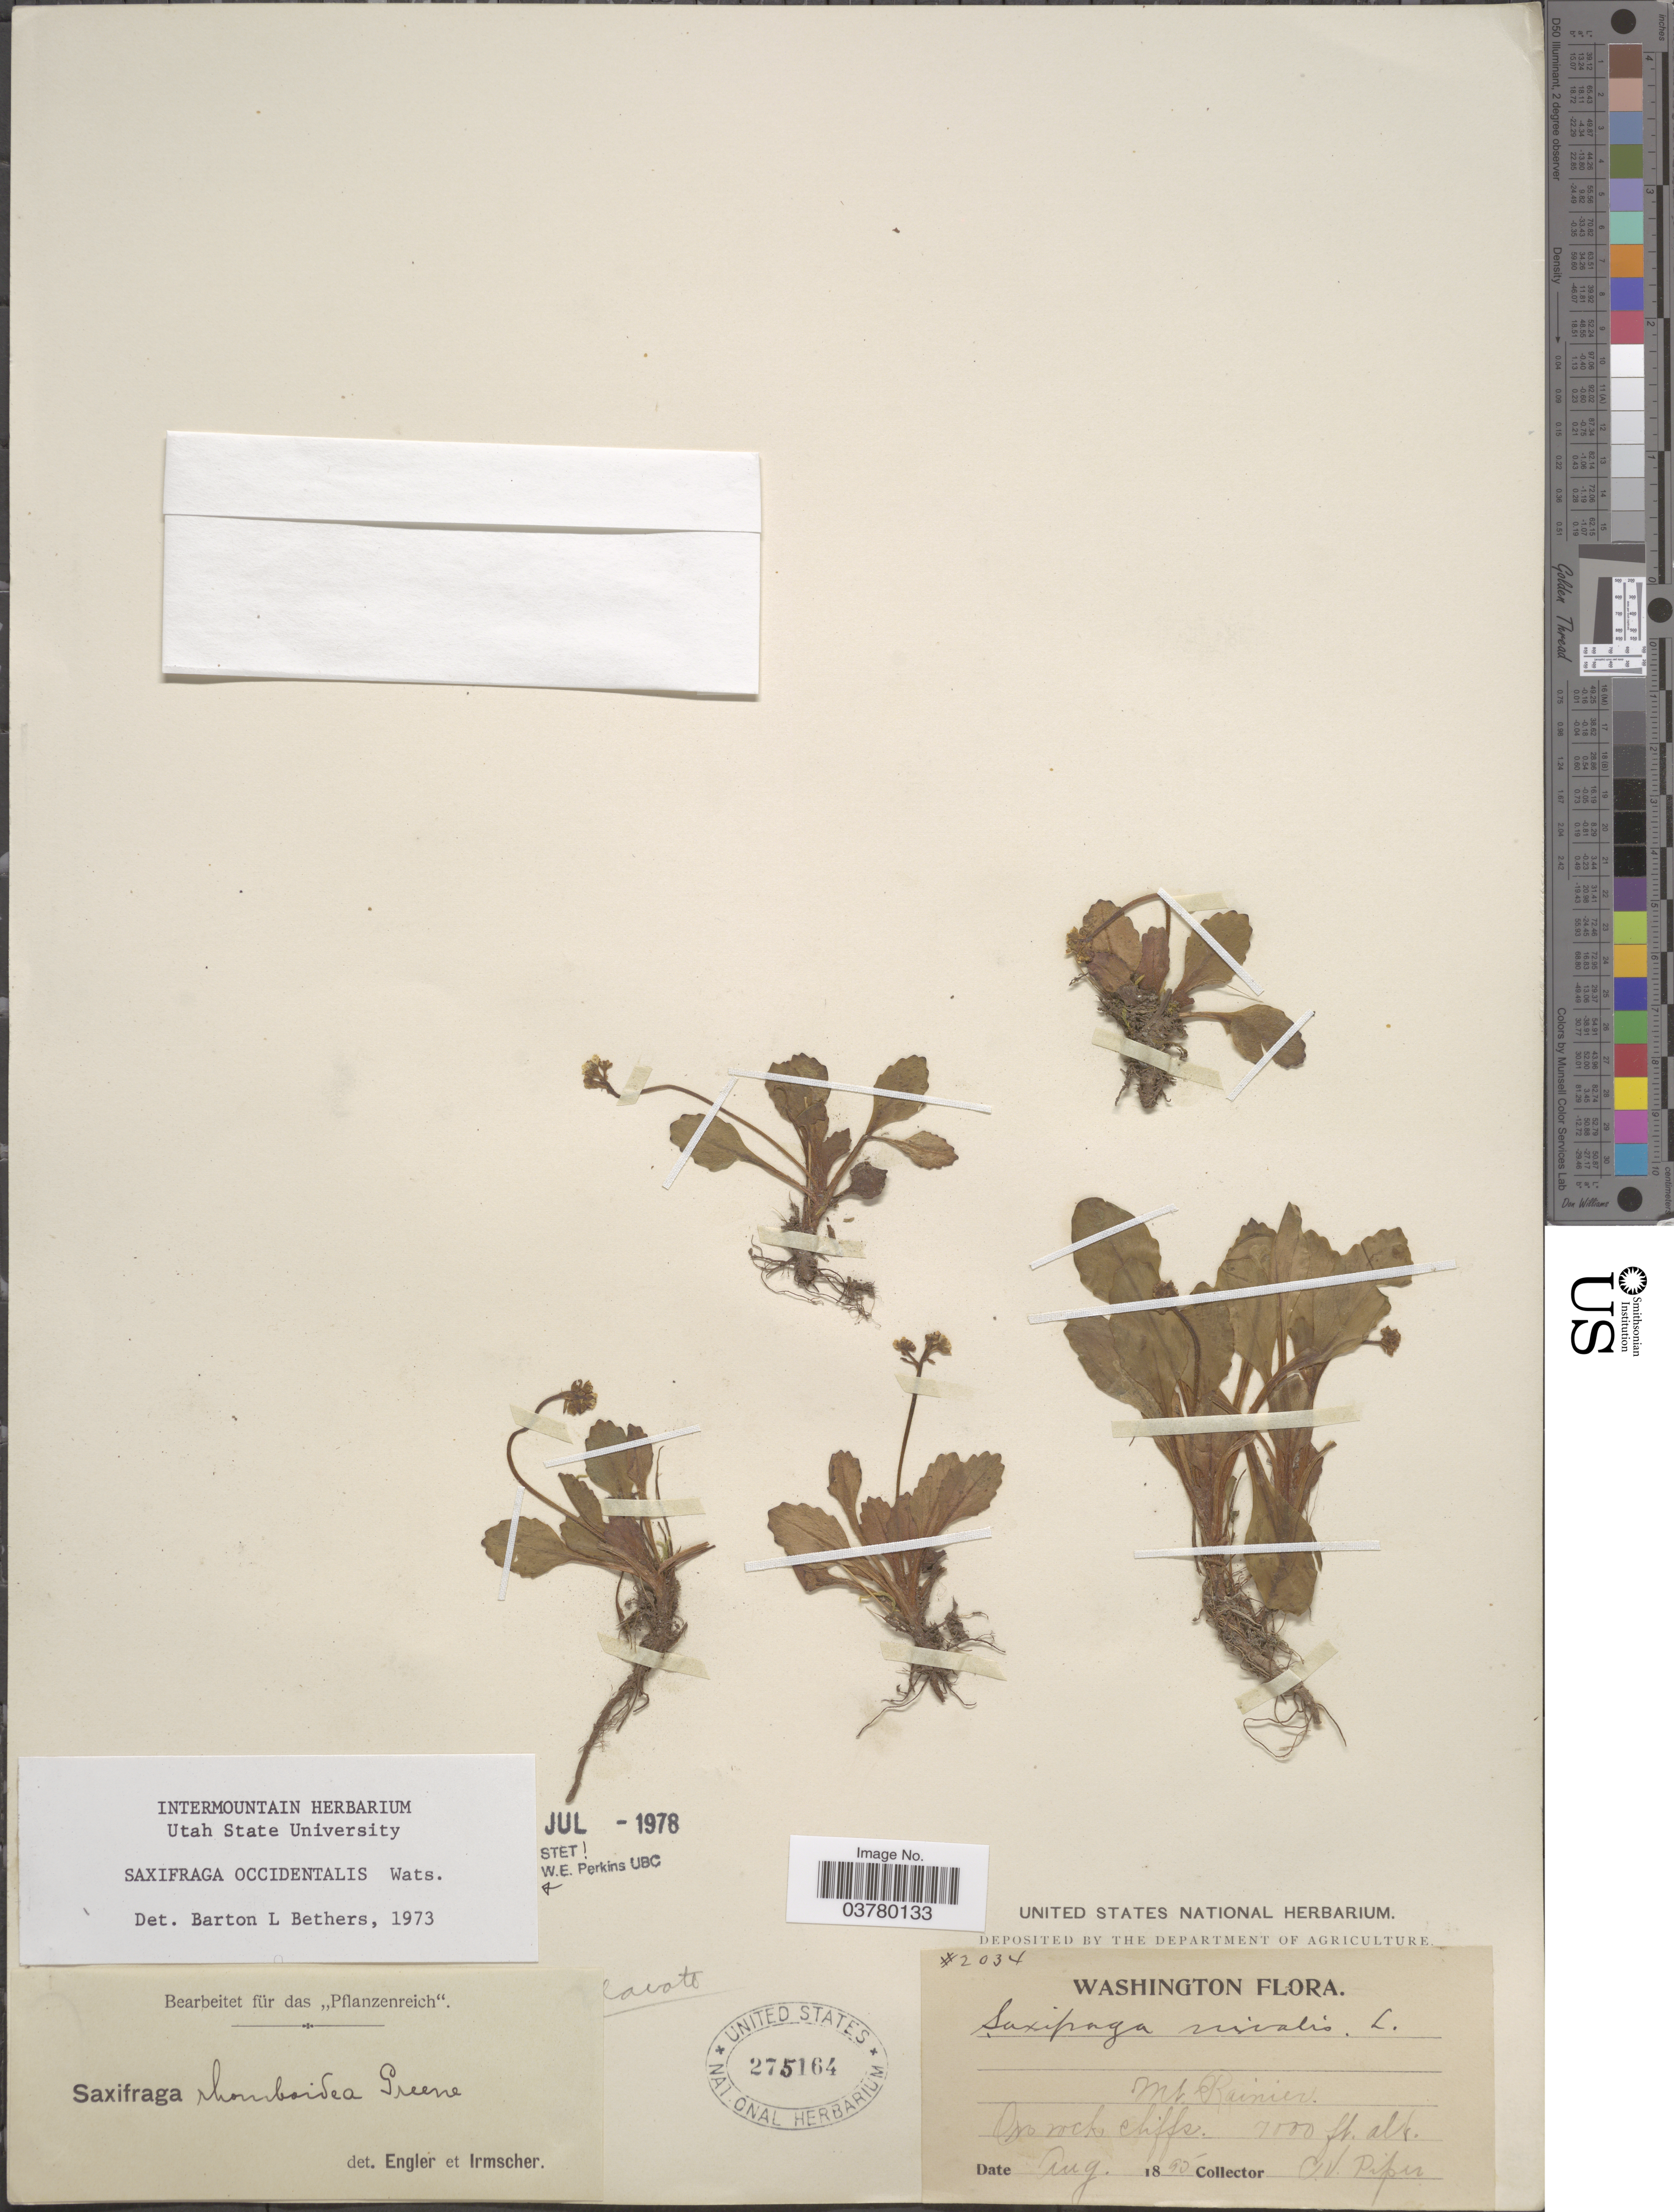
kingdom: Plantae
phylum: Tracheophyta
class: Magnoliopsida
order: Saxifragales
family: Saxifragaceae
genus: Micranthes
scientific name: Micranthes occidentalis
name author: (S. Watson) Small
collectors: C. V. Piper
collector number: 2034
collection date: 1895-08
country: United States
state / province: Washington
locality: Mt. Rainier. On rock cliffs.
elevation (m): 2134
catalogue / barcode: US 275164